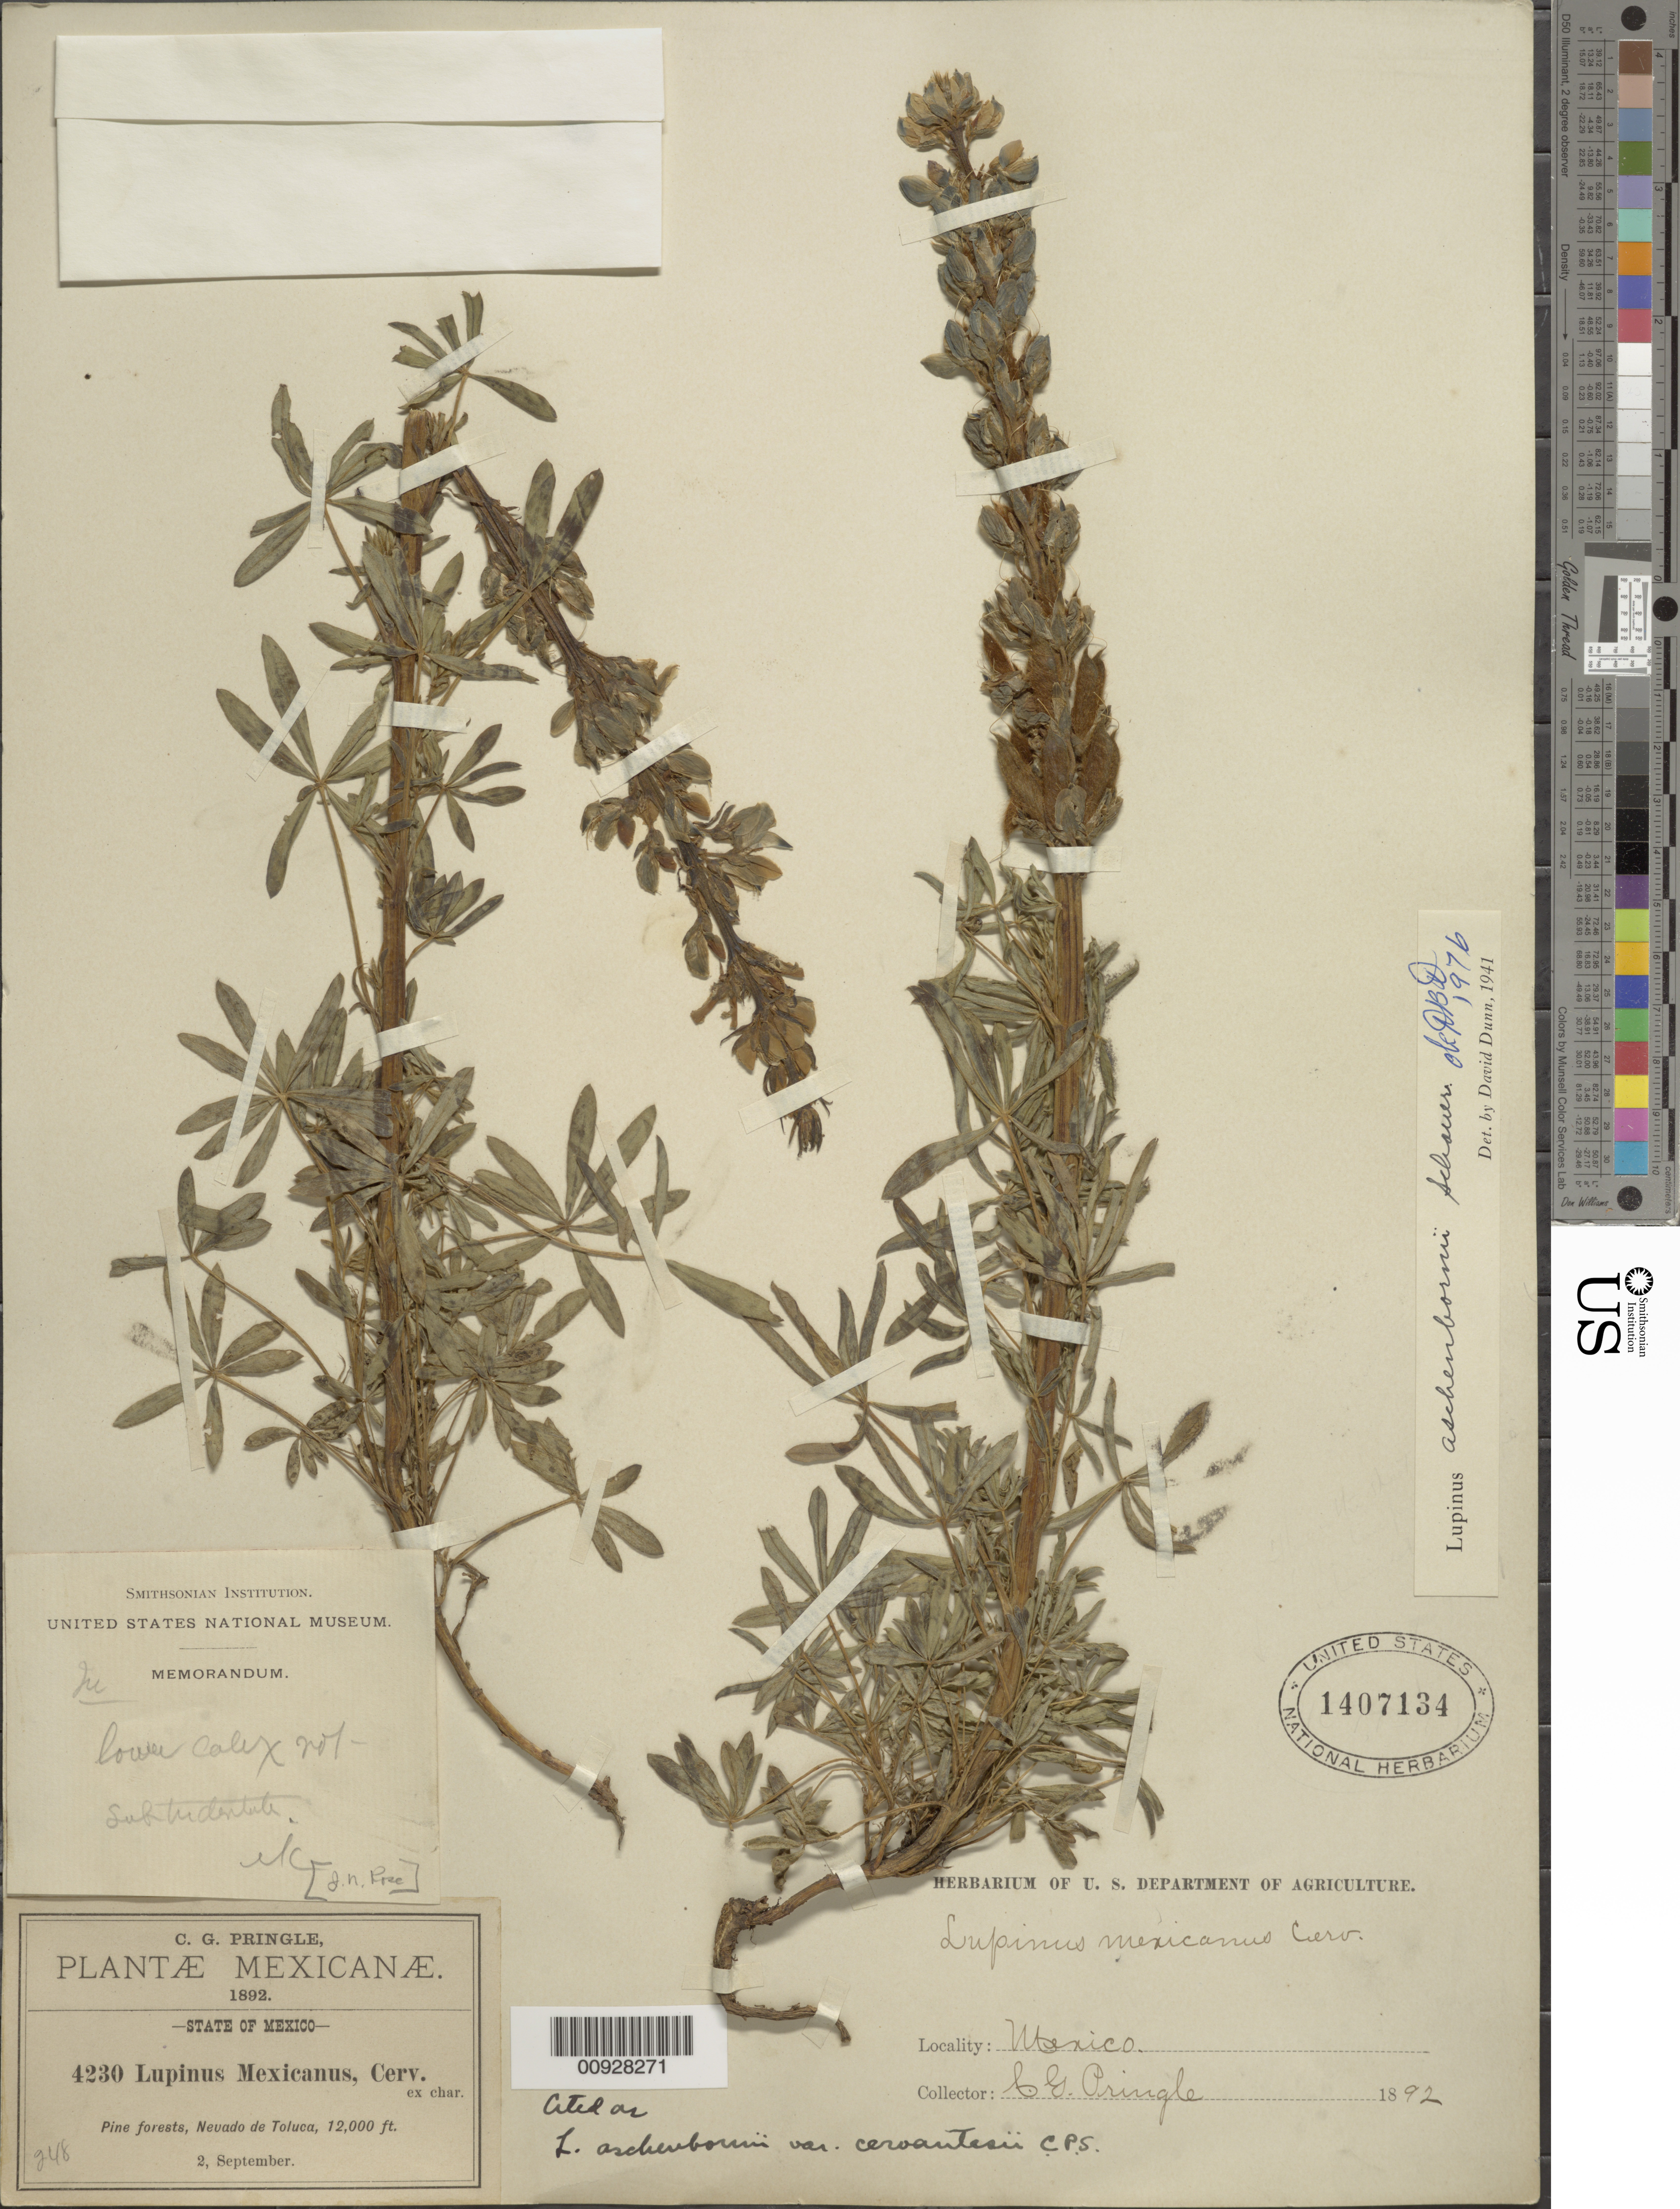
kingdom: Plantae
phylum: Tracheophyta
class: Magnoliopsida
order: Fabales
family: Fabaceae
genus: Lupinus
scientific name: Lupinus aschenbornii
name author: S. Schauer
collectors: C. G. Pringle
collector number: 4230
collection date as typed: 02 Sep 1892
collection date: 1892-09-02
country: Mexico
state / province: México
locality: Nevado de Toluca.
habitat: Pine forests.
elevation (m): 3658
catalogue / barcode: US 1407134